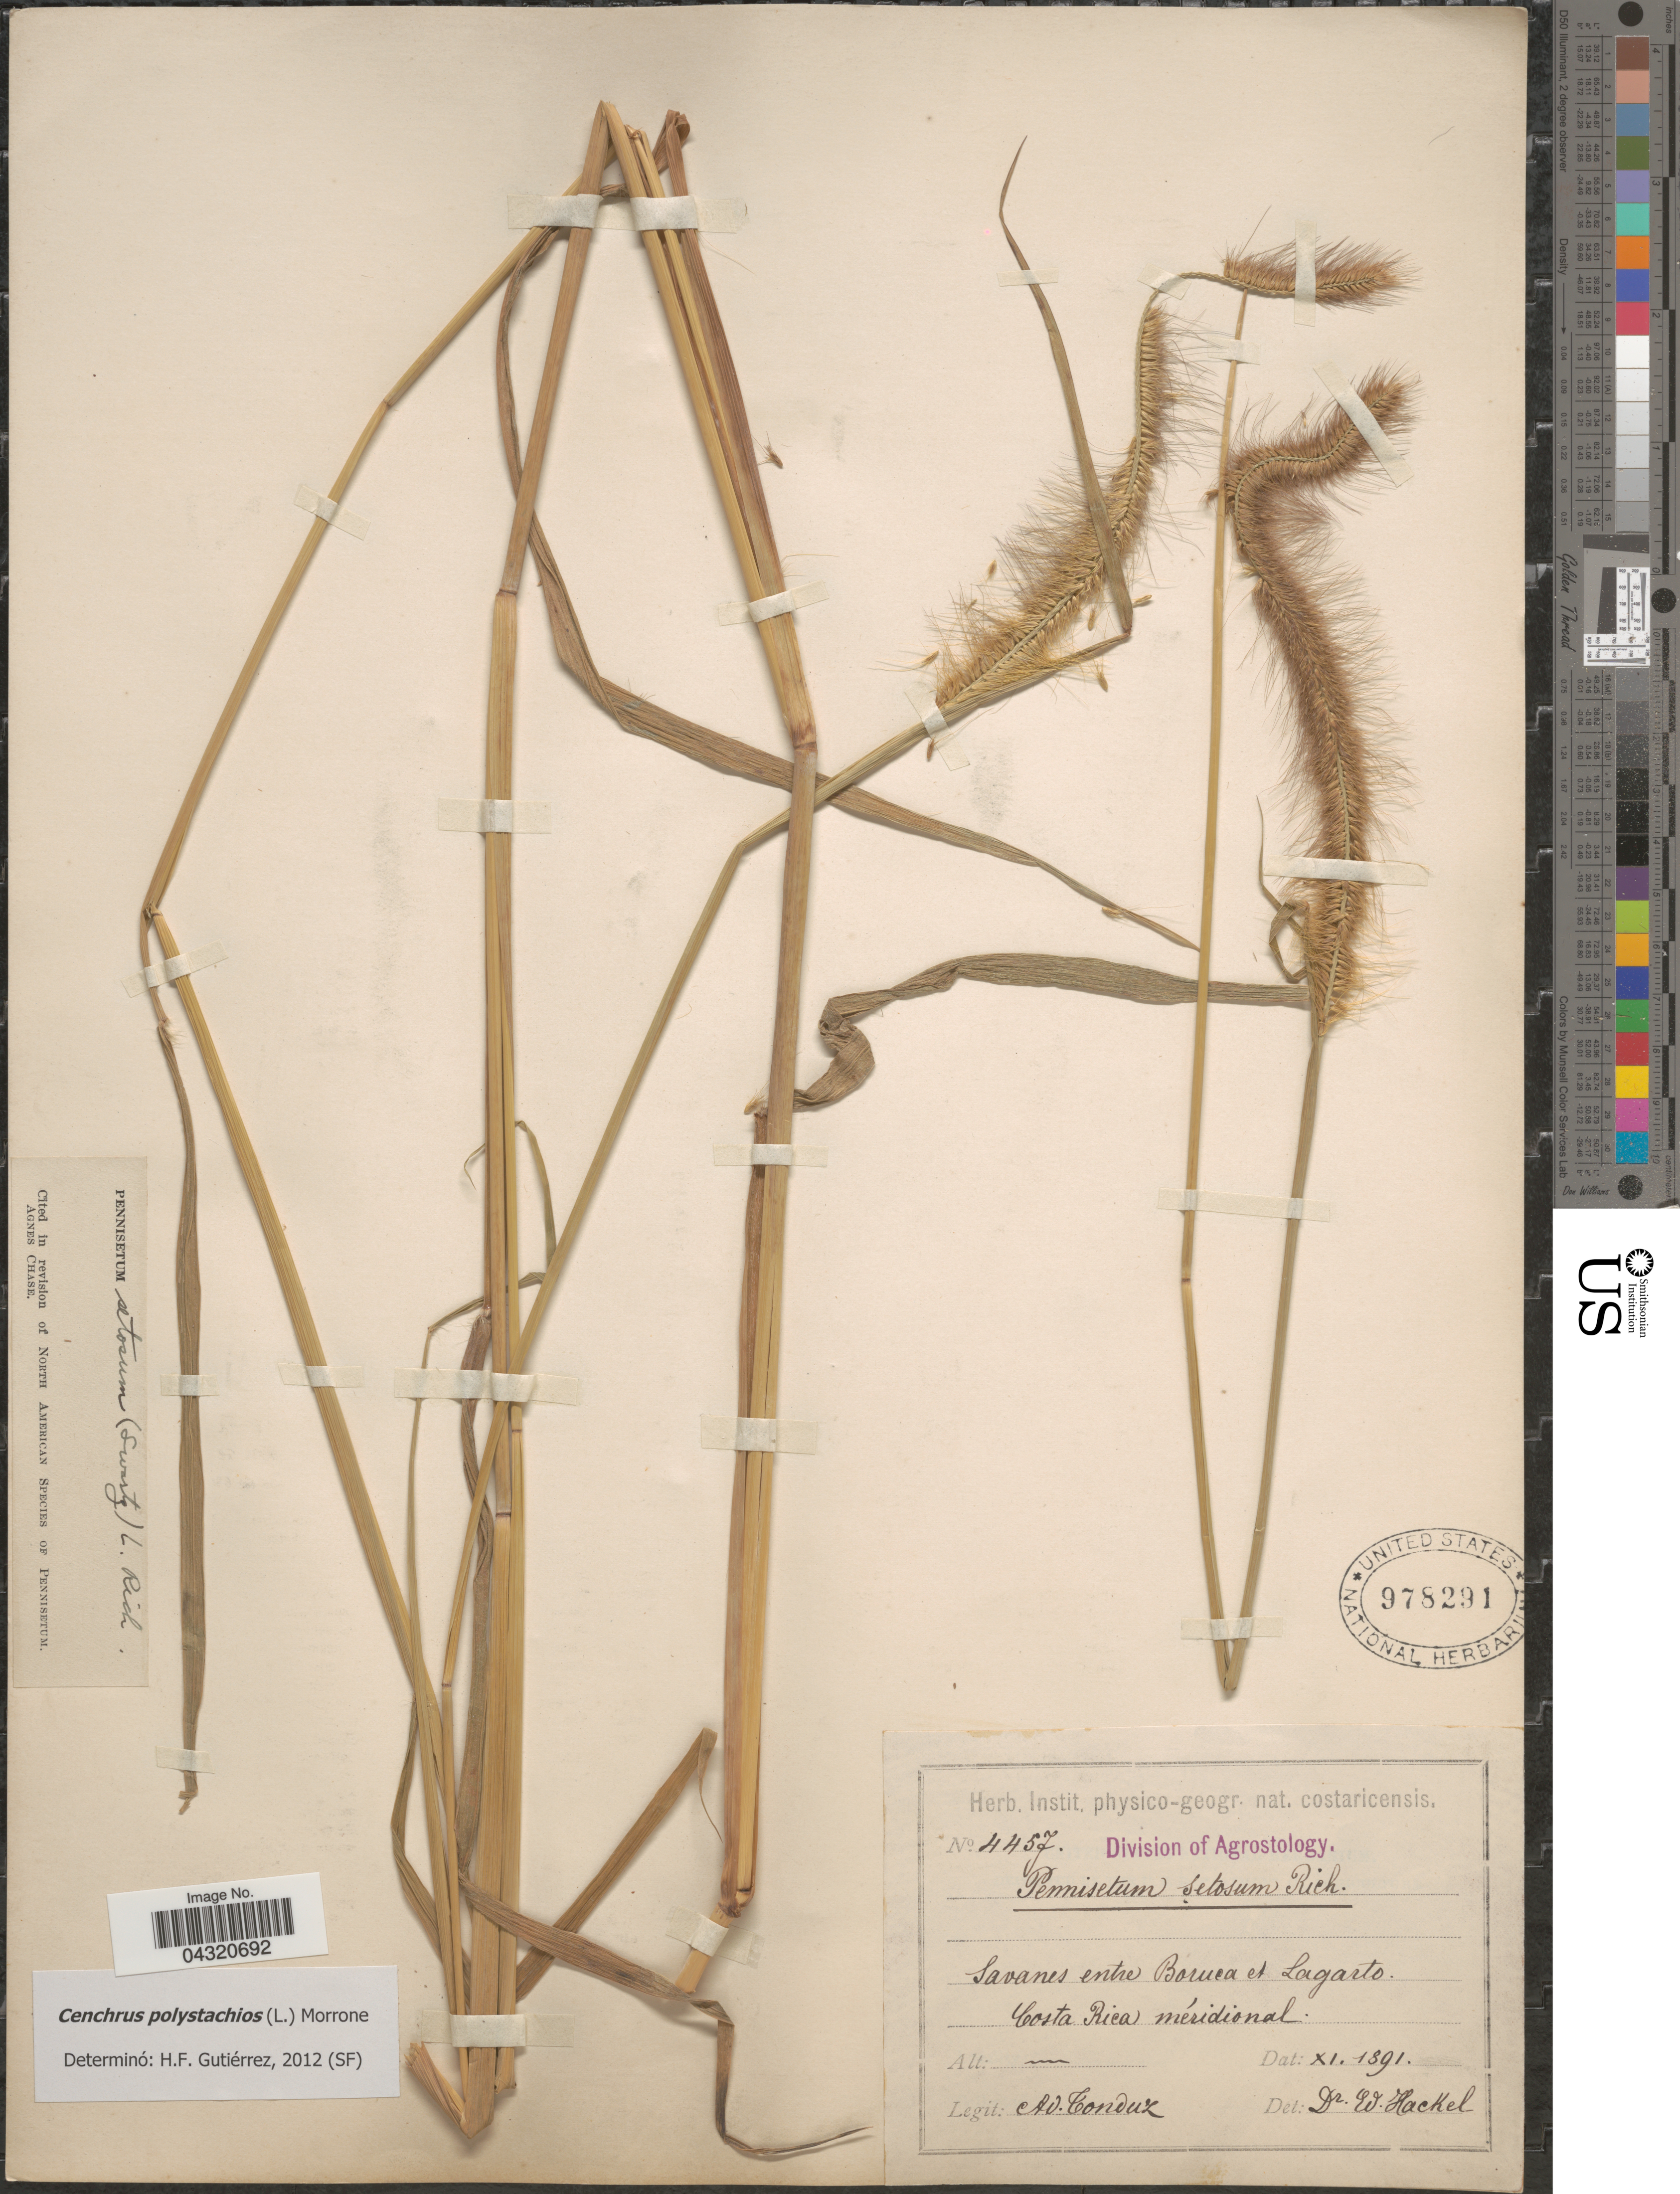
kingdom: Plantae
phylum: Tracheophyta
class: Liliopsida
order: Poales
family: Poaceae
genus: Cenchrus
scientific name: Cenchrus polystachios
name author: (L.) Morrone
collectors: A. Tonduz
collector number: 4457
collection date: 1891-11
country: Costa Rica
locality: Savanas entre Boruca et Lagarto. Costa Rica méridional.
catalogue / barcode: US 978291